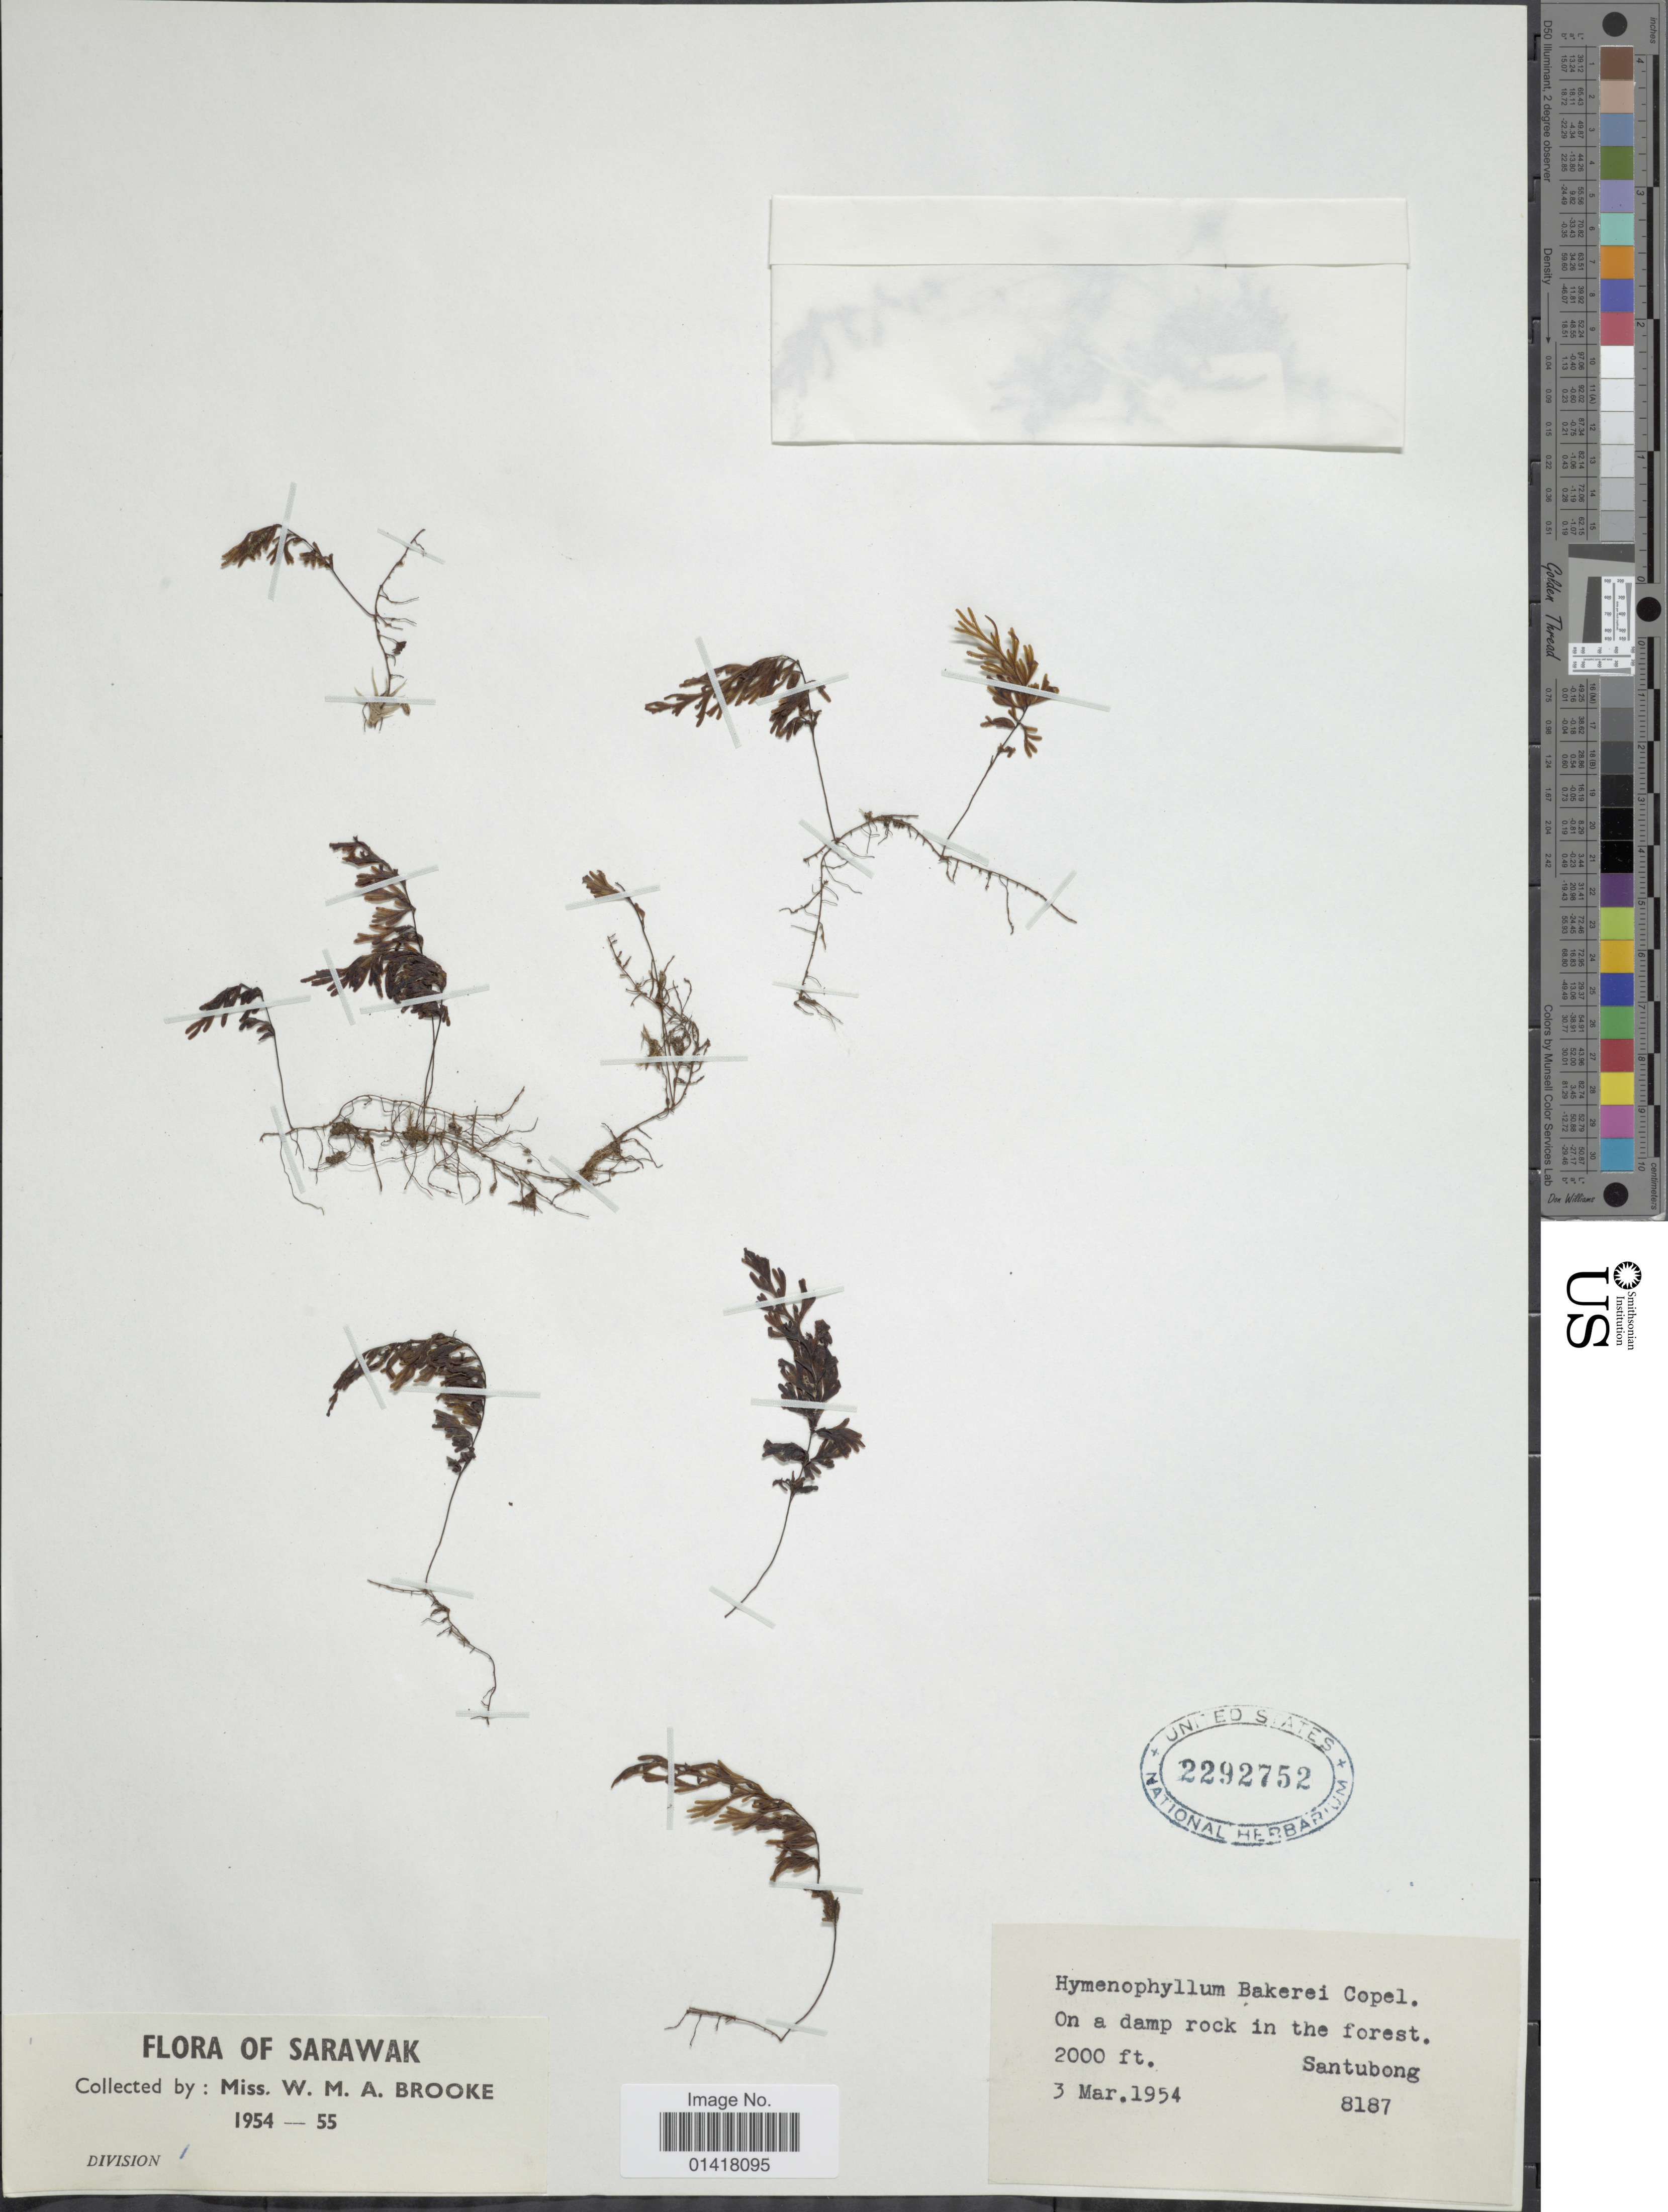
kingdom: Plantae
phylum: Tracheophyta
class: Polypodiopsida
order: Hymenophyllales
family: Hymenophyllaceae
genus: Hymenophyllum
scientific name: Hymenophyllum bakeri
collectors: W. Brooke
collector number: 8187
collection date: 1954-03-03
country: Malaysia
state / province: Sarawak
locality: Santubong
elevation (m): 610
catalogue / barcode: US 2292752